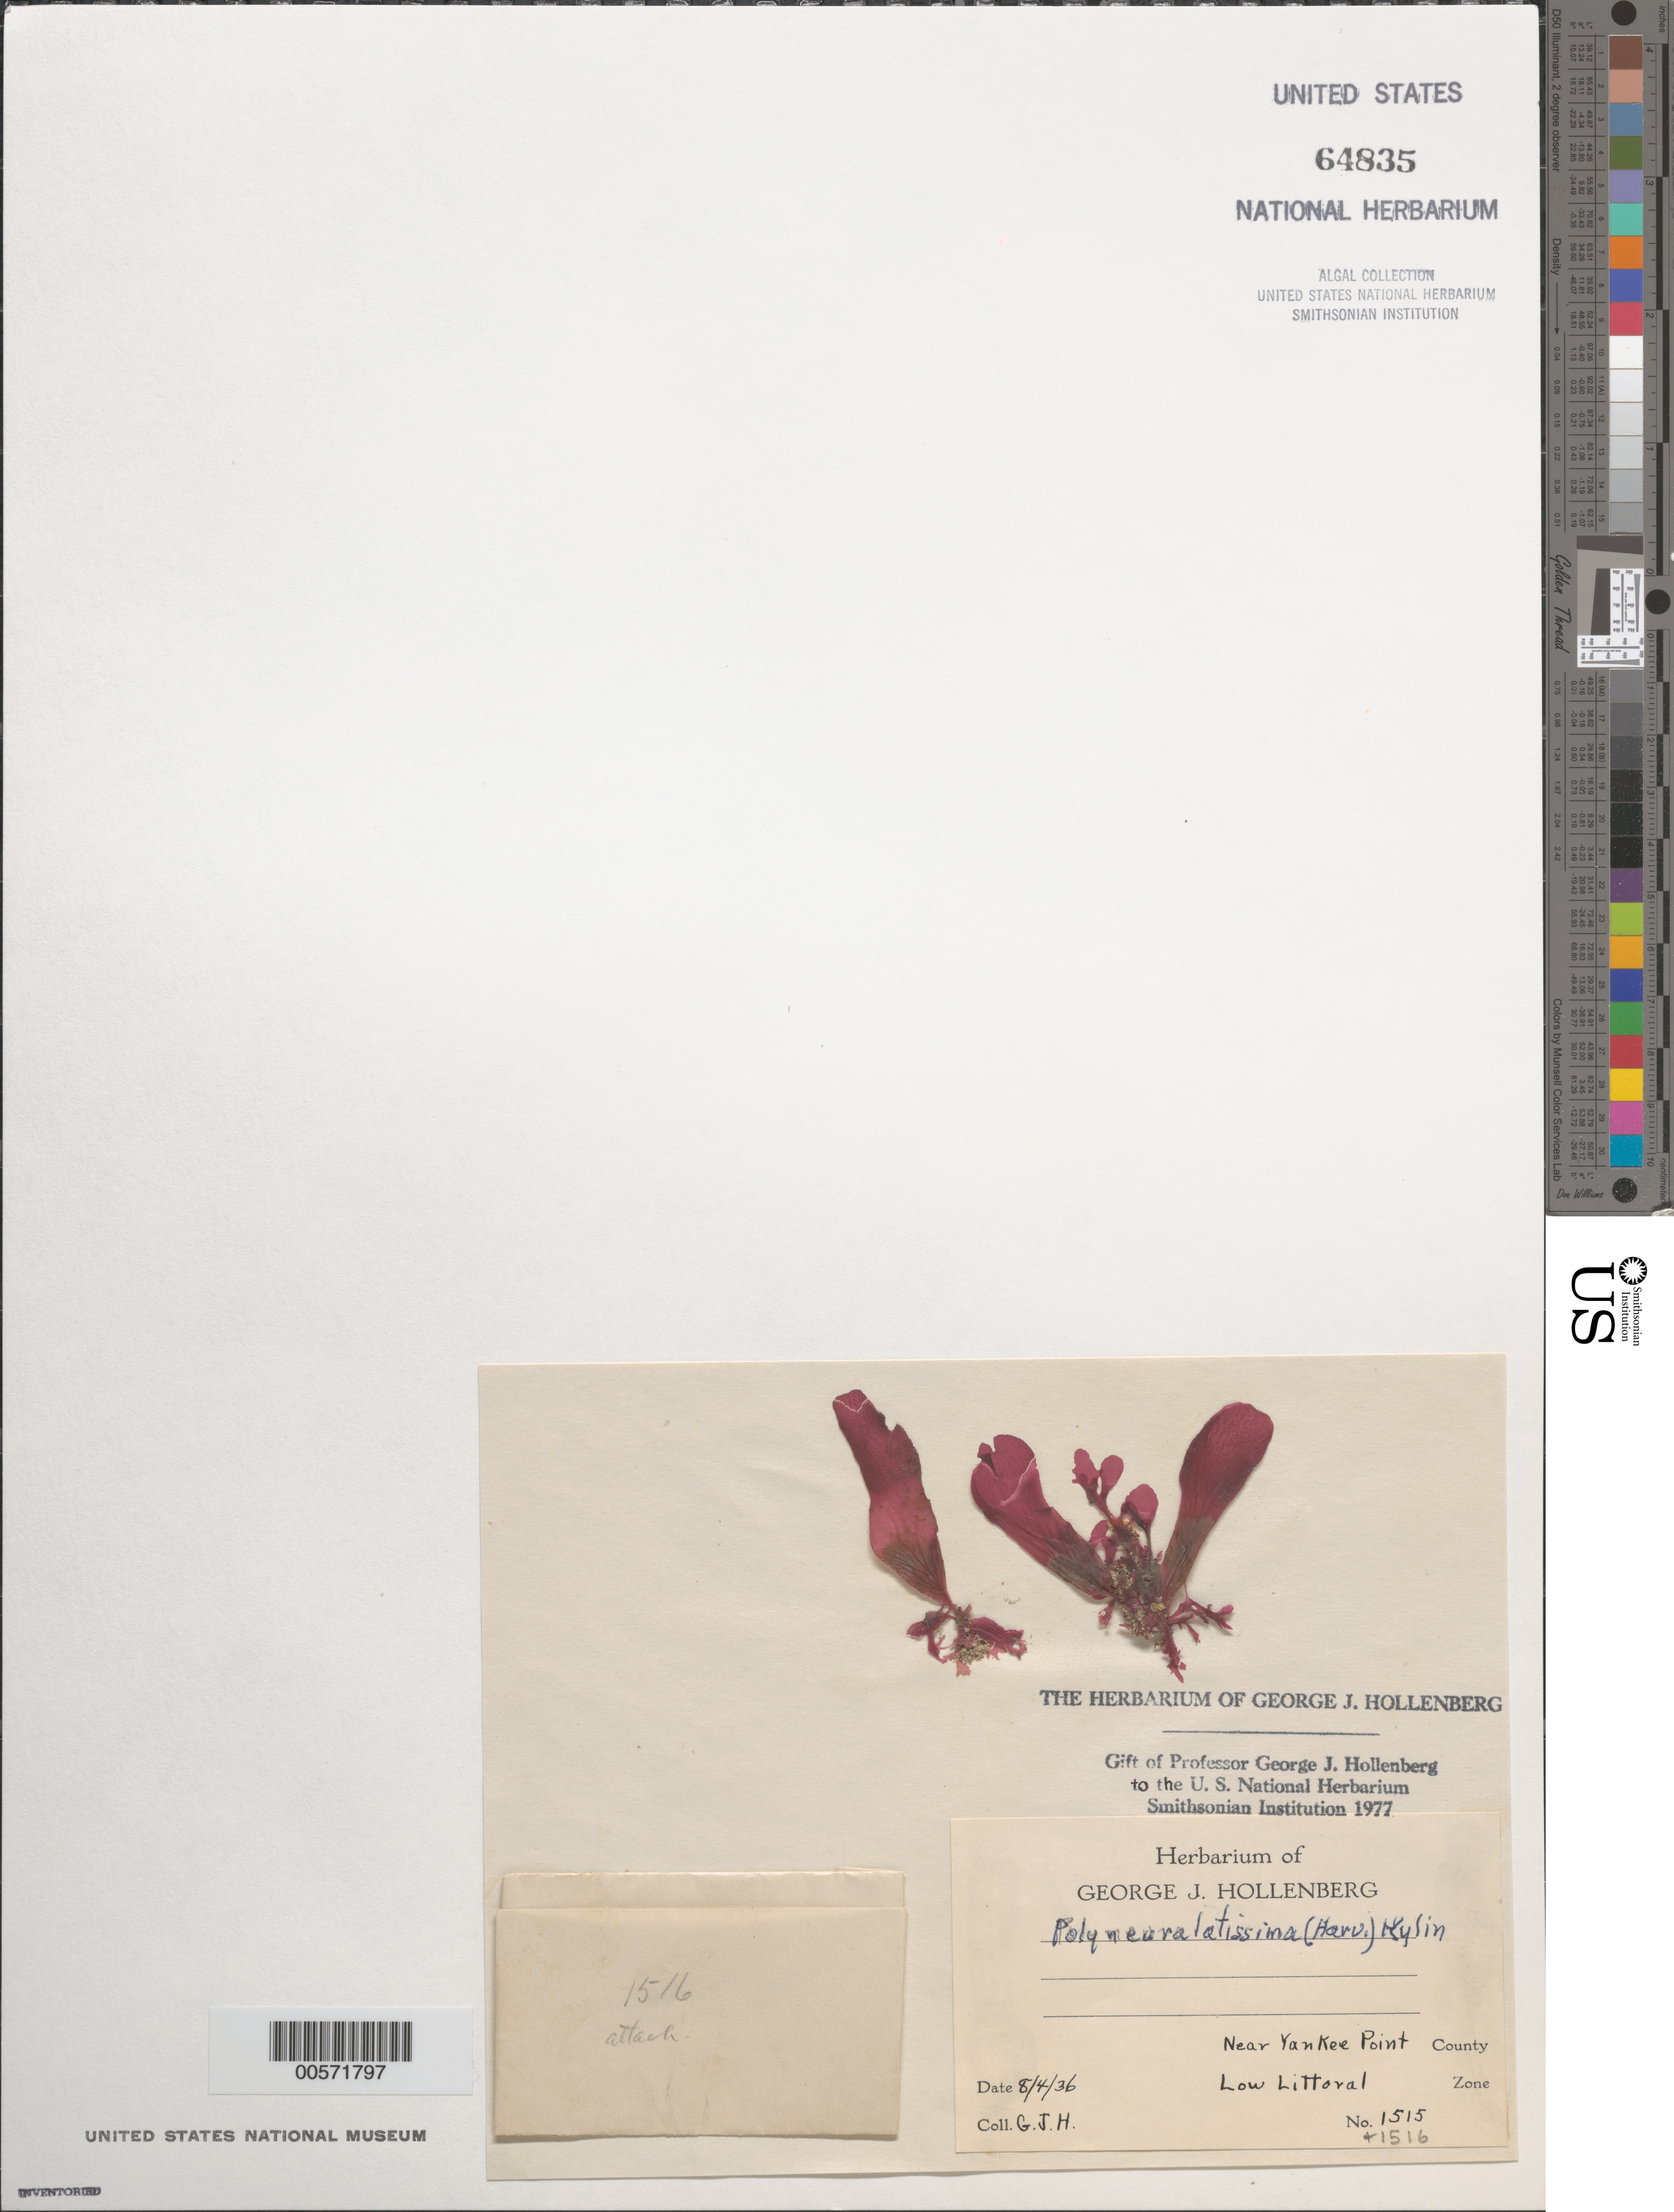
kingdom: Plantae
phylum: Rhodophyta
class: Florideophyceae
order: Ceramiales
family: Delesseriaceae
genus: Polyneura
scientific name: Polyneura latissima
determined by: Hollenberg, George J.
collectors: G. Hollenberg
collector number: GJH 1515 & GJH 1516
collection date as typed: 04 Aug 1936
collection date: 1936-08-04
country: United States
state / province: California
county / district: Monterey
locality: Near Yankee Point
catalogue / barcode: US 64835